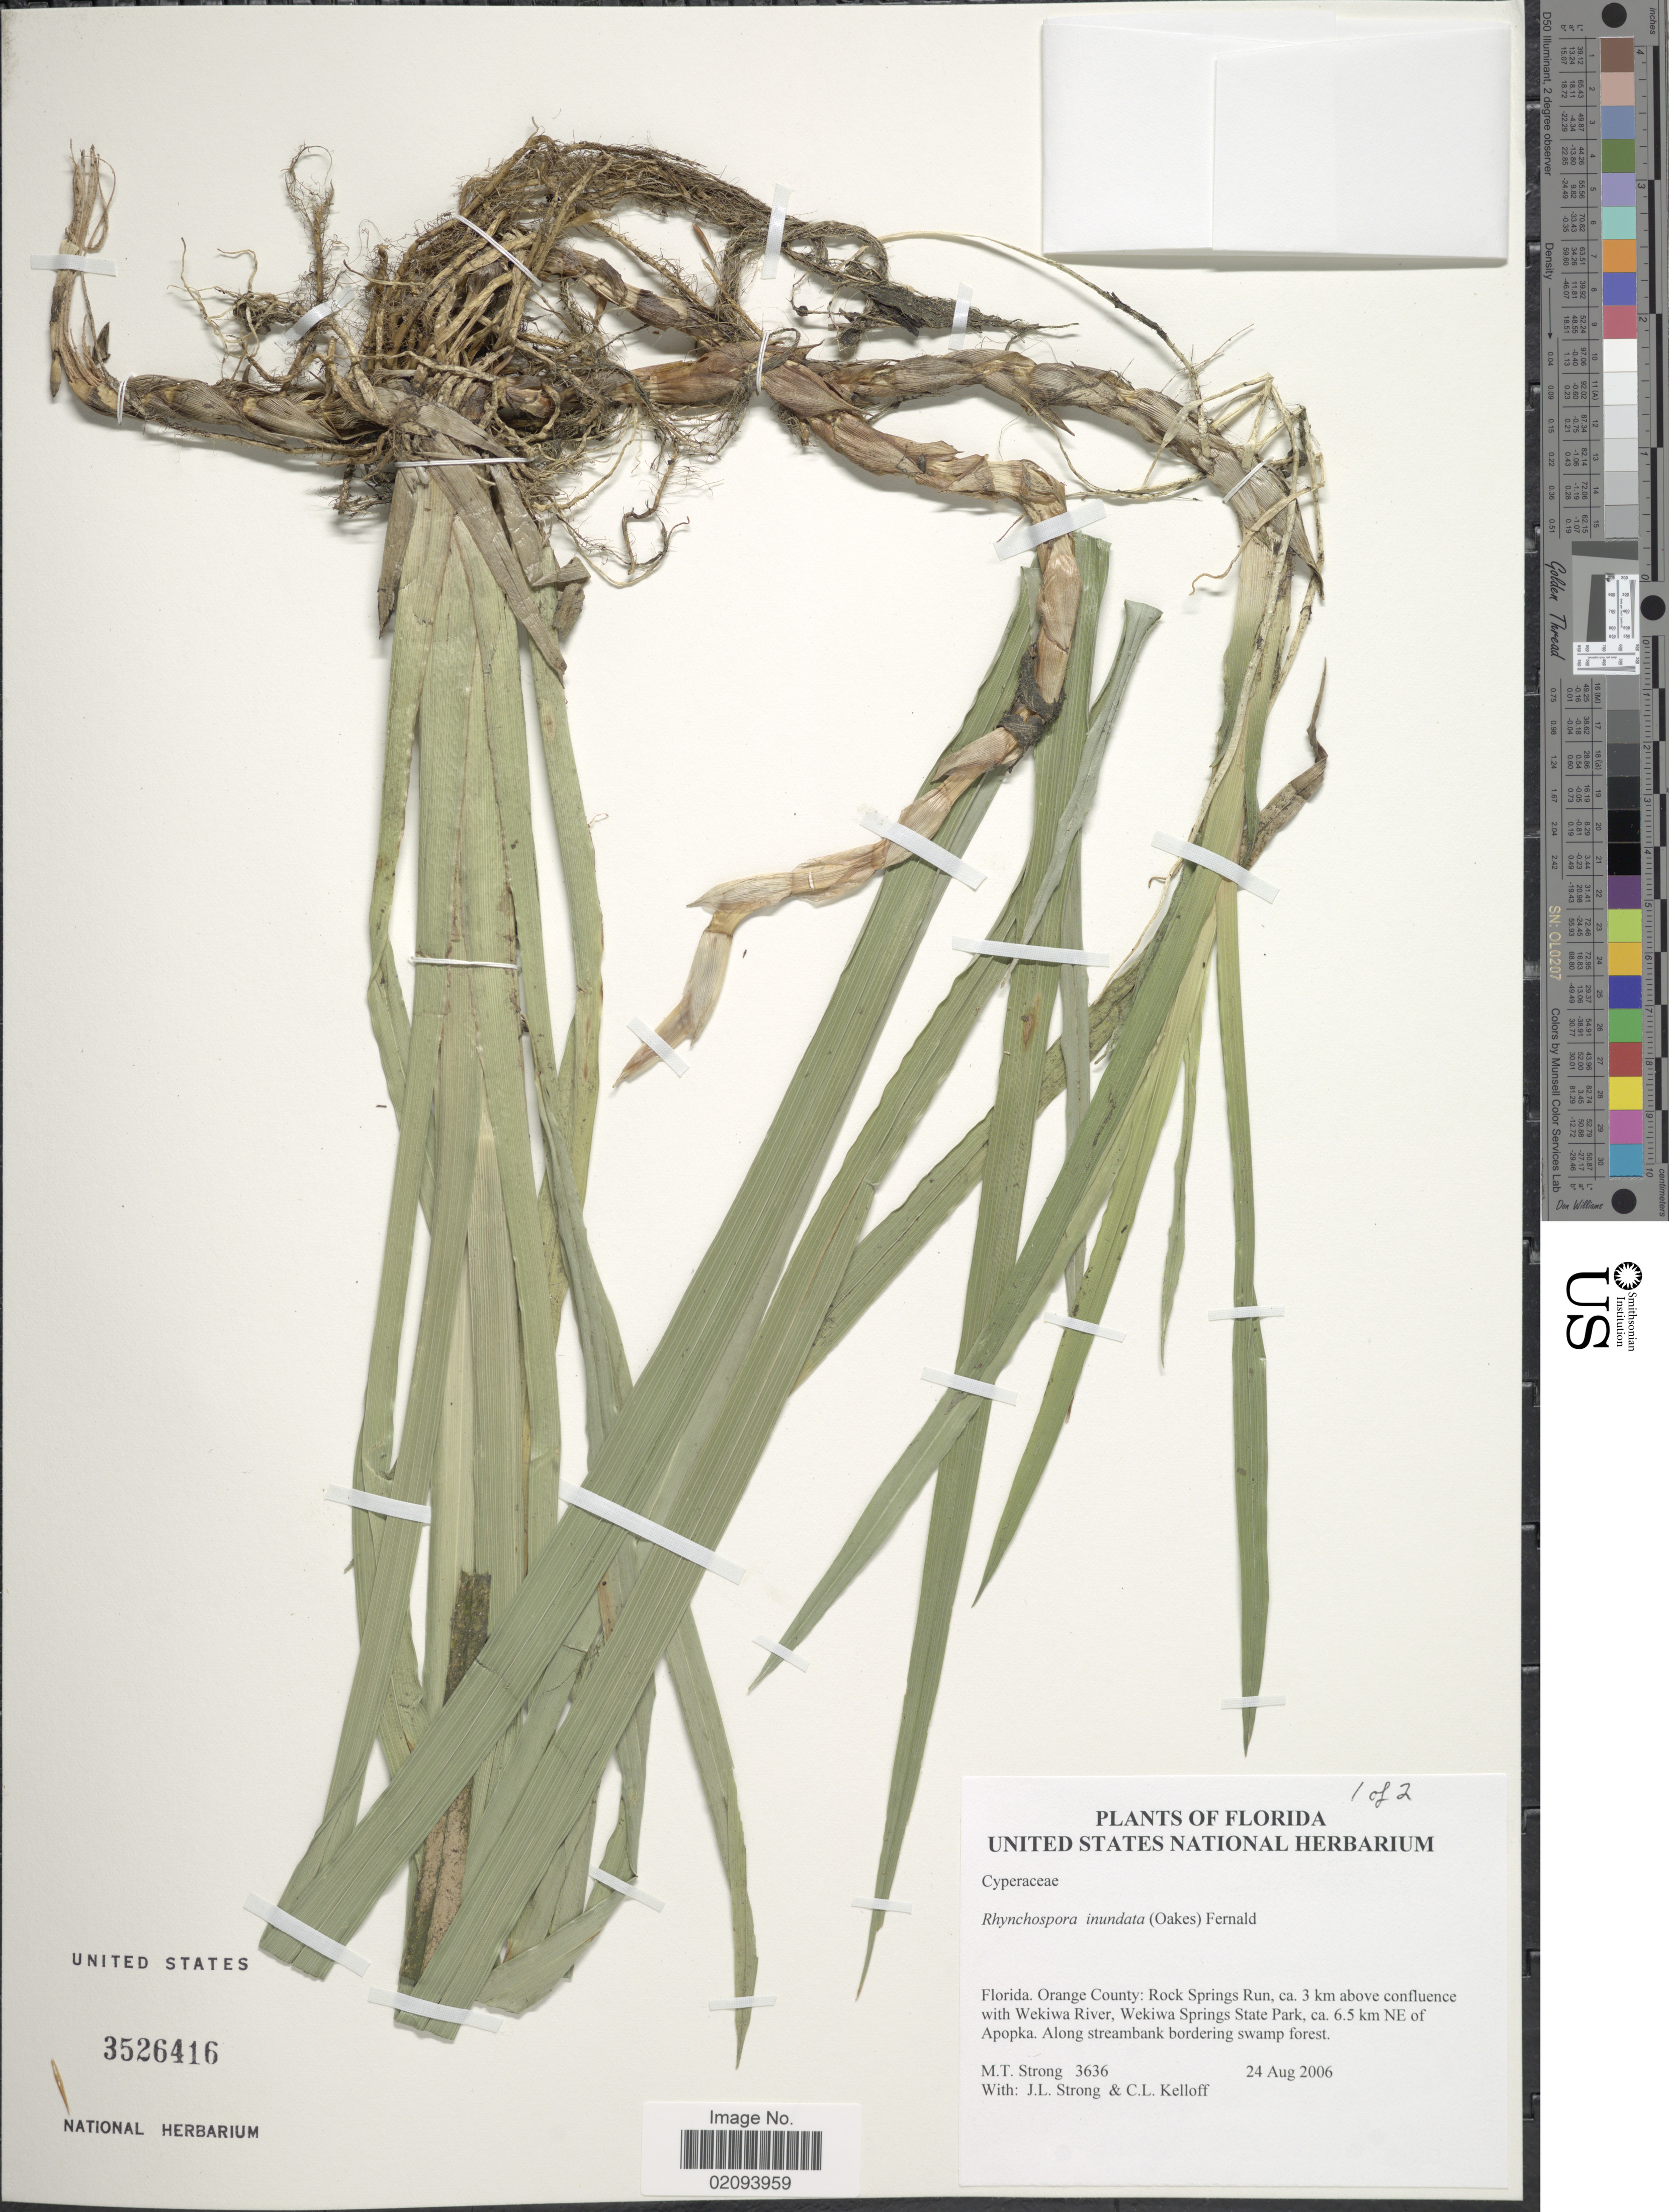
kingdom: Plantae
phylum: Tracheophyta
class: Liliopsida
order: Poales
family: Cyperaceae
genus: Rhynchospora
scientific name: Rhynchospora inundata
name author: (Oakes) Fernald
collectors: M. T. Strong, J. L. Strong & C. L. Kelloff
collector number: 3636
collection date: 2006-08-24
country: United States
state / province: Florida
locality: Florida. Orange County: Rock Springs Run, ca. 3 km above confluence with Wekiwa River, Wekiwa Springs State Park, ca. 6.5 km NE of Apopka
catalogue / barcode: US 3526416